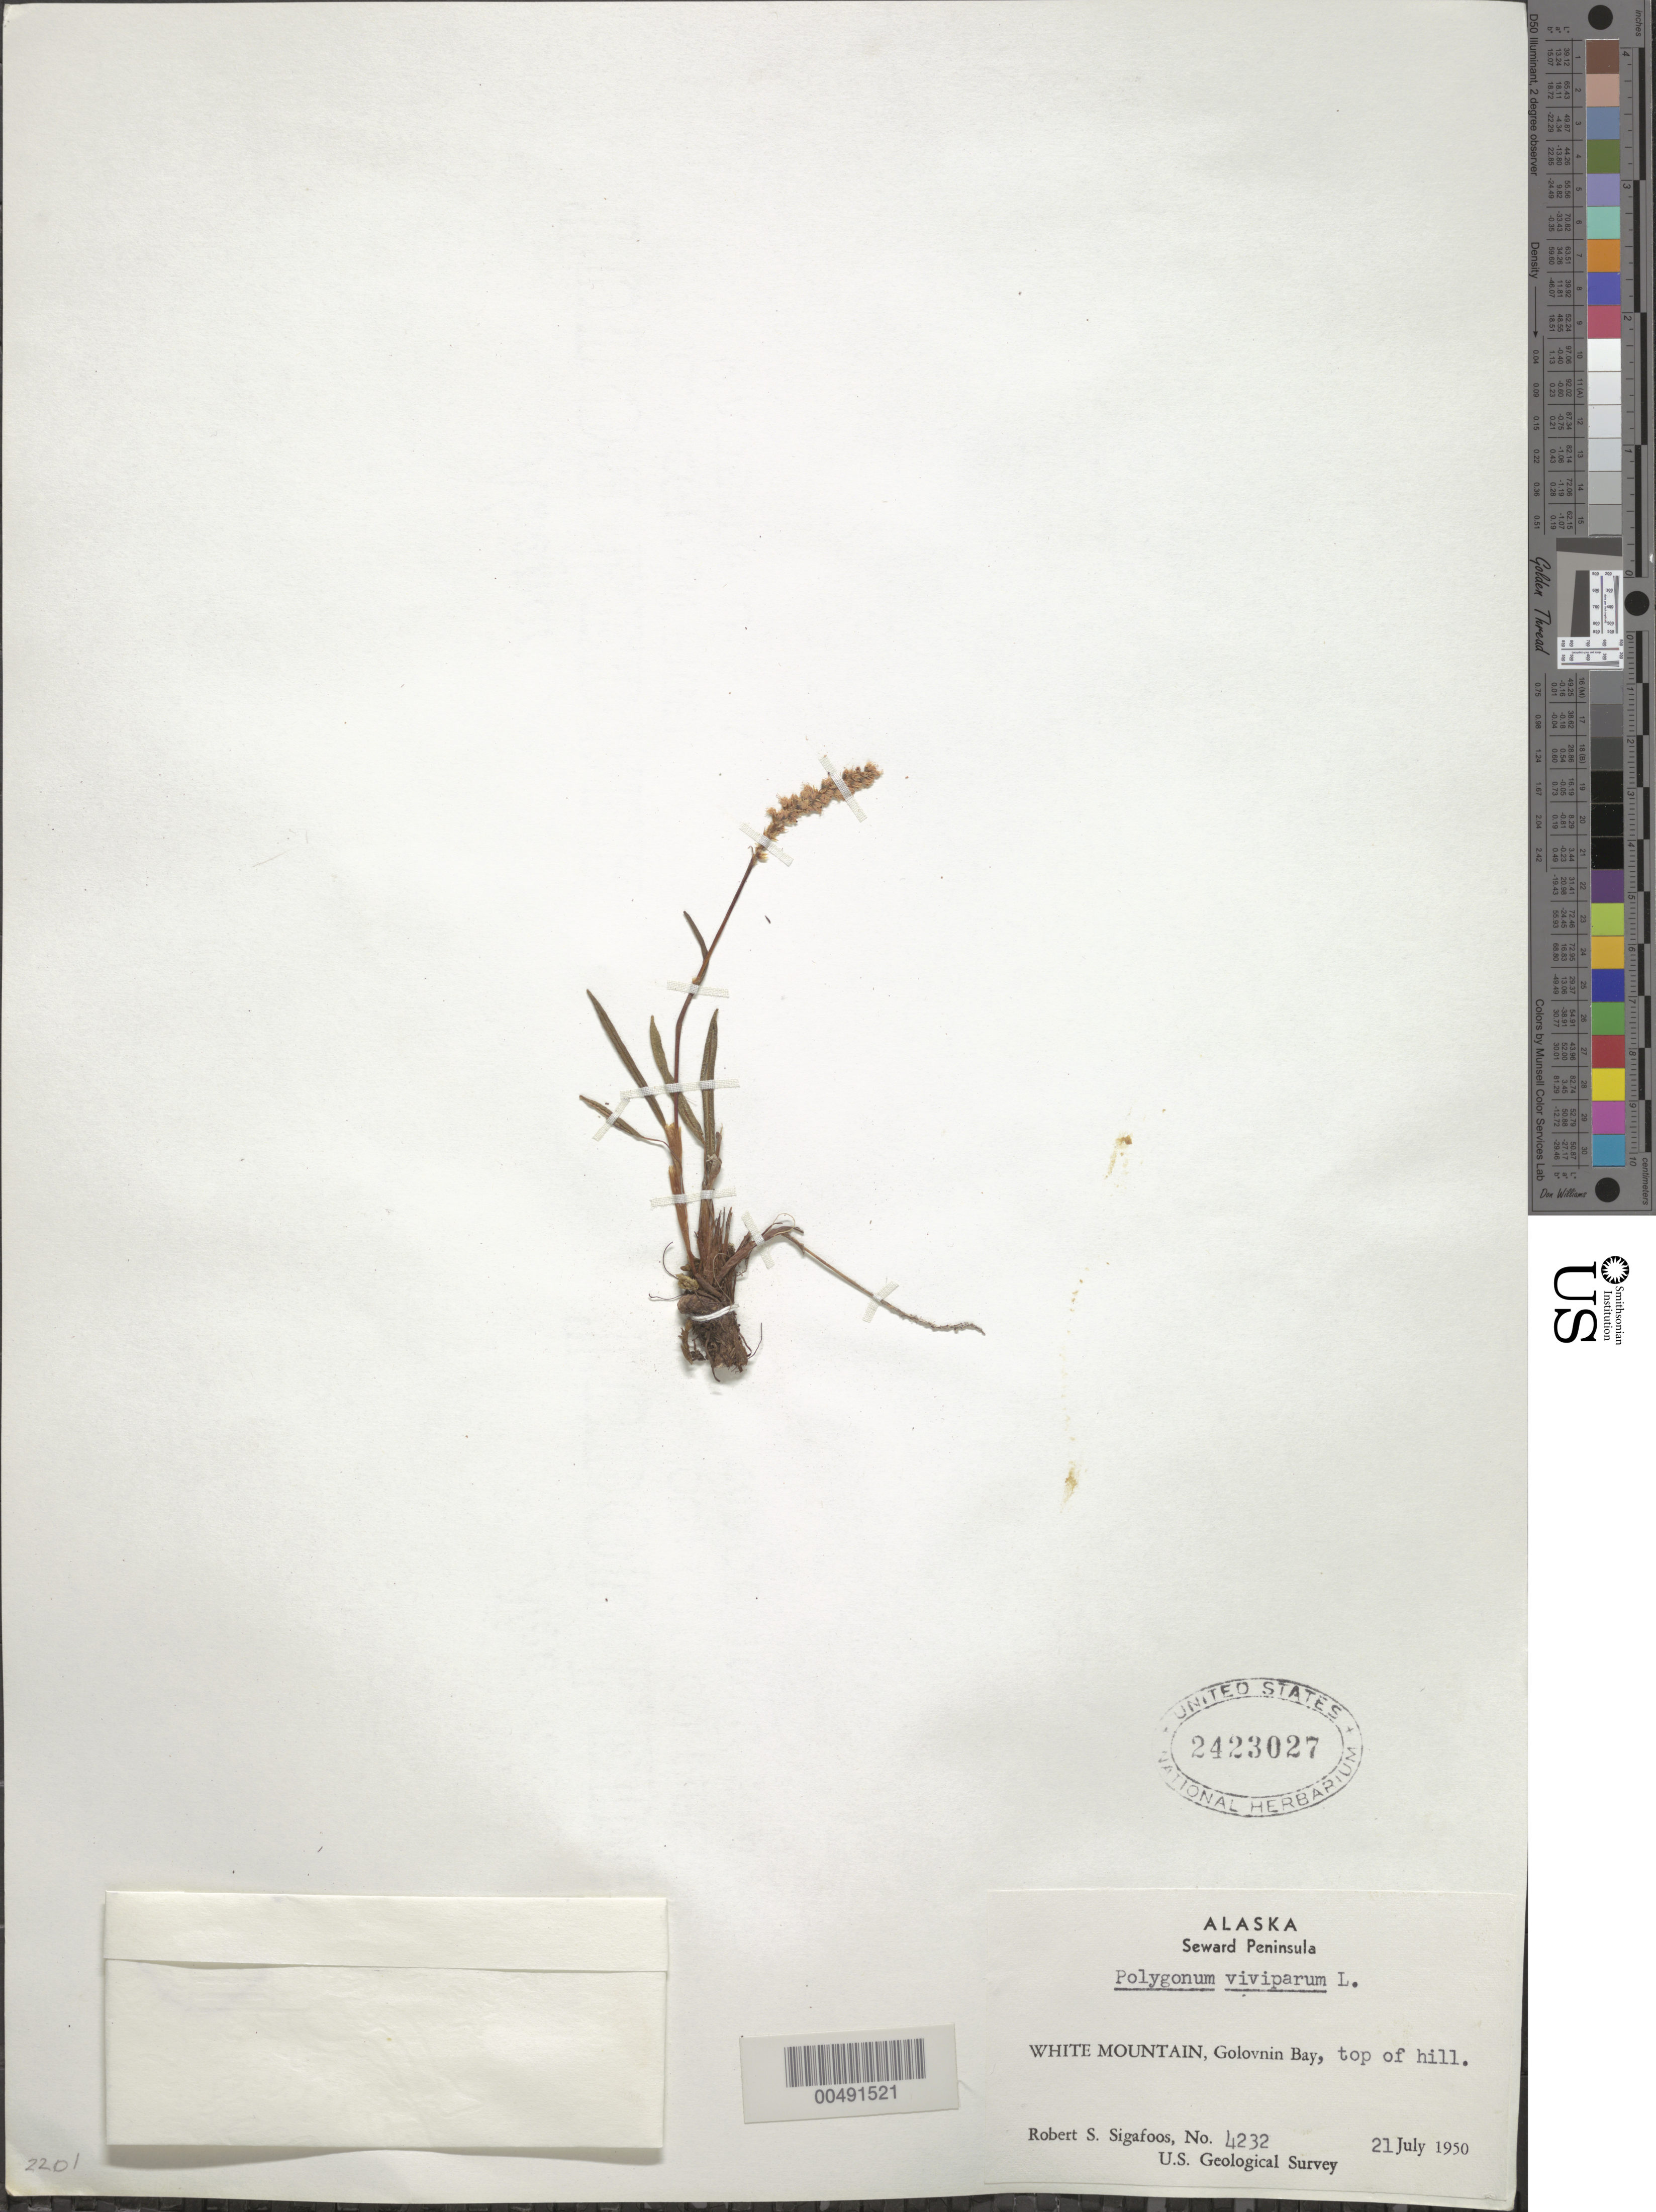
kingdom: Plantae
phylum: Tracheophyta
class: Magnoliopsida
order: Caryophyllales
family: Polygonaceae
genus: Bistorta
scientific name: Bistorta vivipara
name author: (L.) Delarbre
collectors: R. Sigafoos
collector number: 4232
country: United States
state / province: Alaska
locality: Seward Peninsula, Golovnin Bay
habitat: top of hill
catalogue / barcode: US 2423027